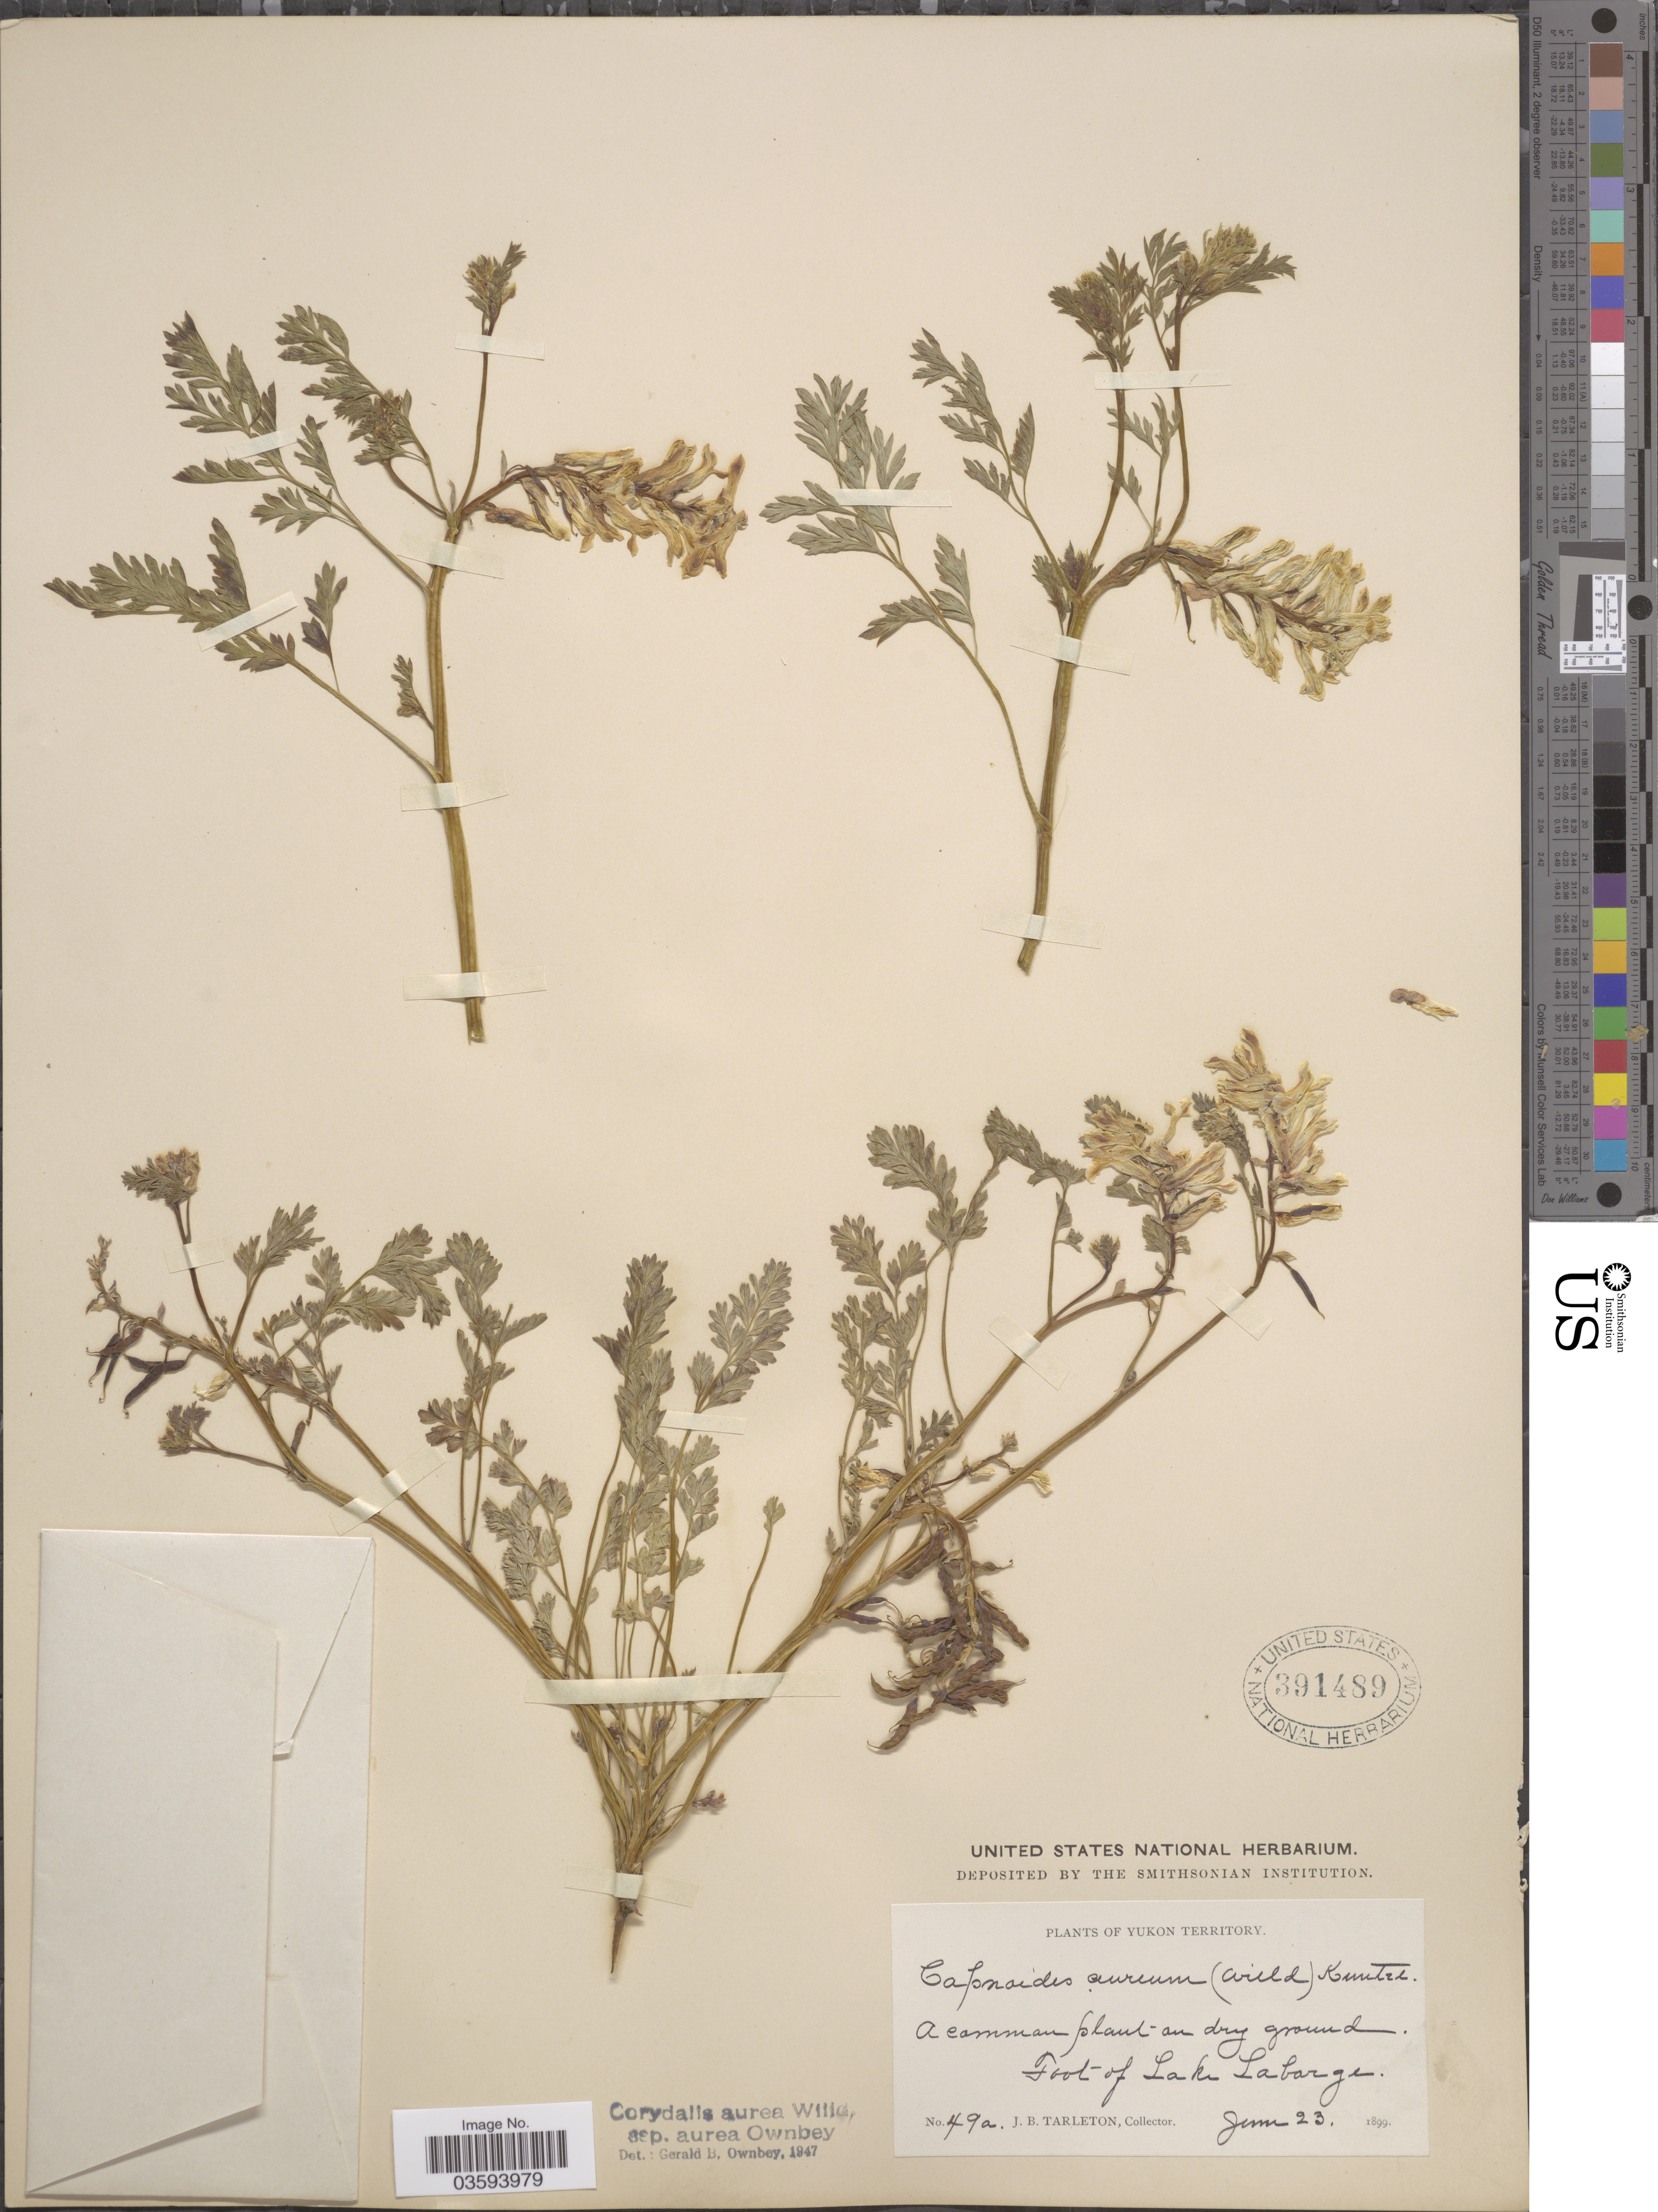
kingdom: Plantae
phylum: Tracheophyta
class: Magnoliopsida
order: Ranunculales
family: Papaveraceae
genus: Corydalis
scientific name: Corydalis aurea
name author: Willd.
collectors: J. Tarleton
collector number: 49a.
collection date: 1899-06-23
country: Canada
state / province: Yukon Territory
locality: Foot of Lake Labarge.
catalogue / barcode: US 391489